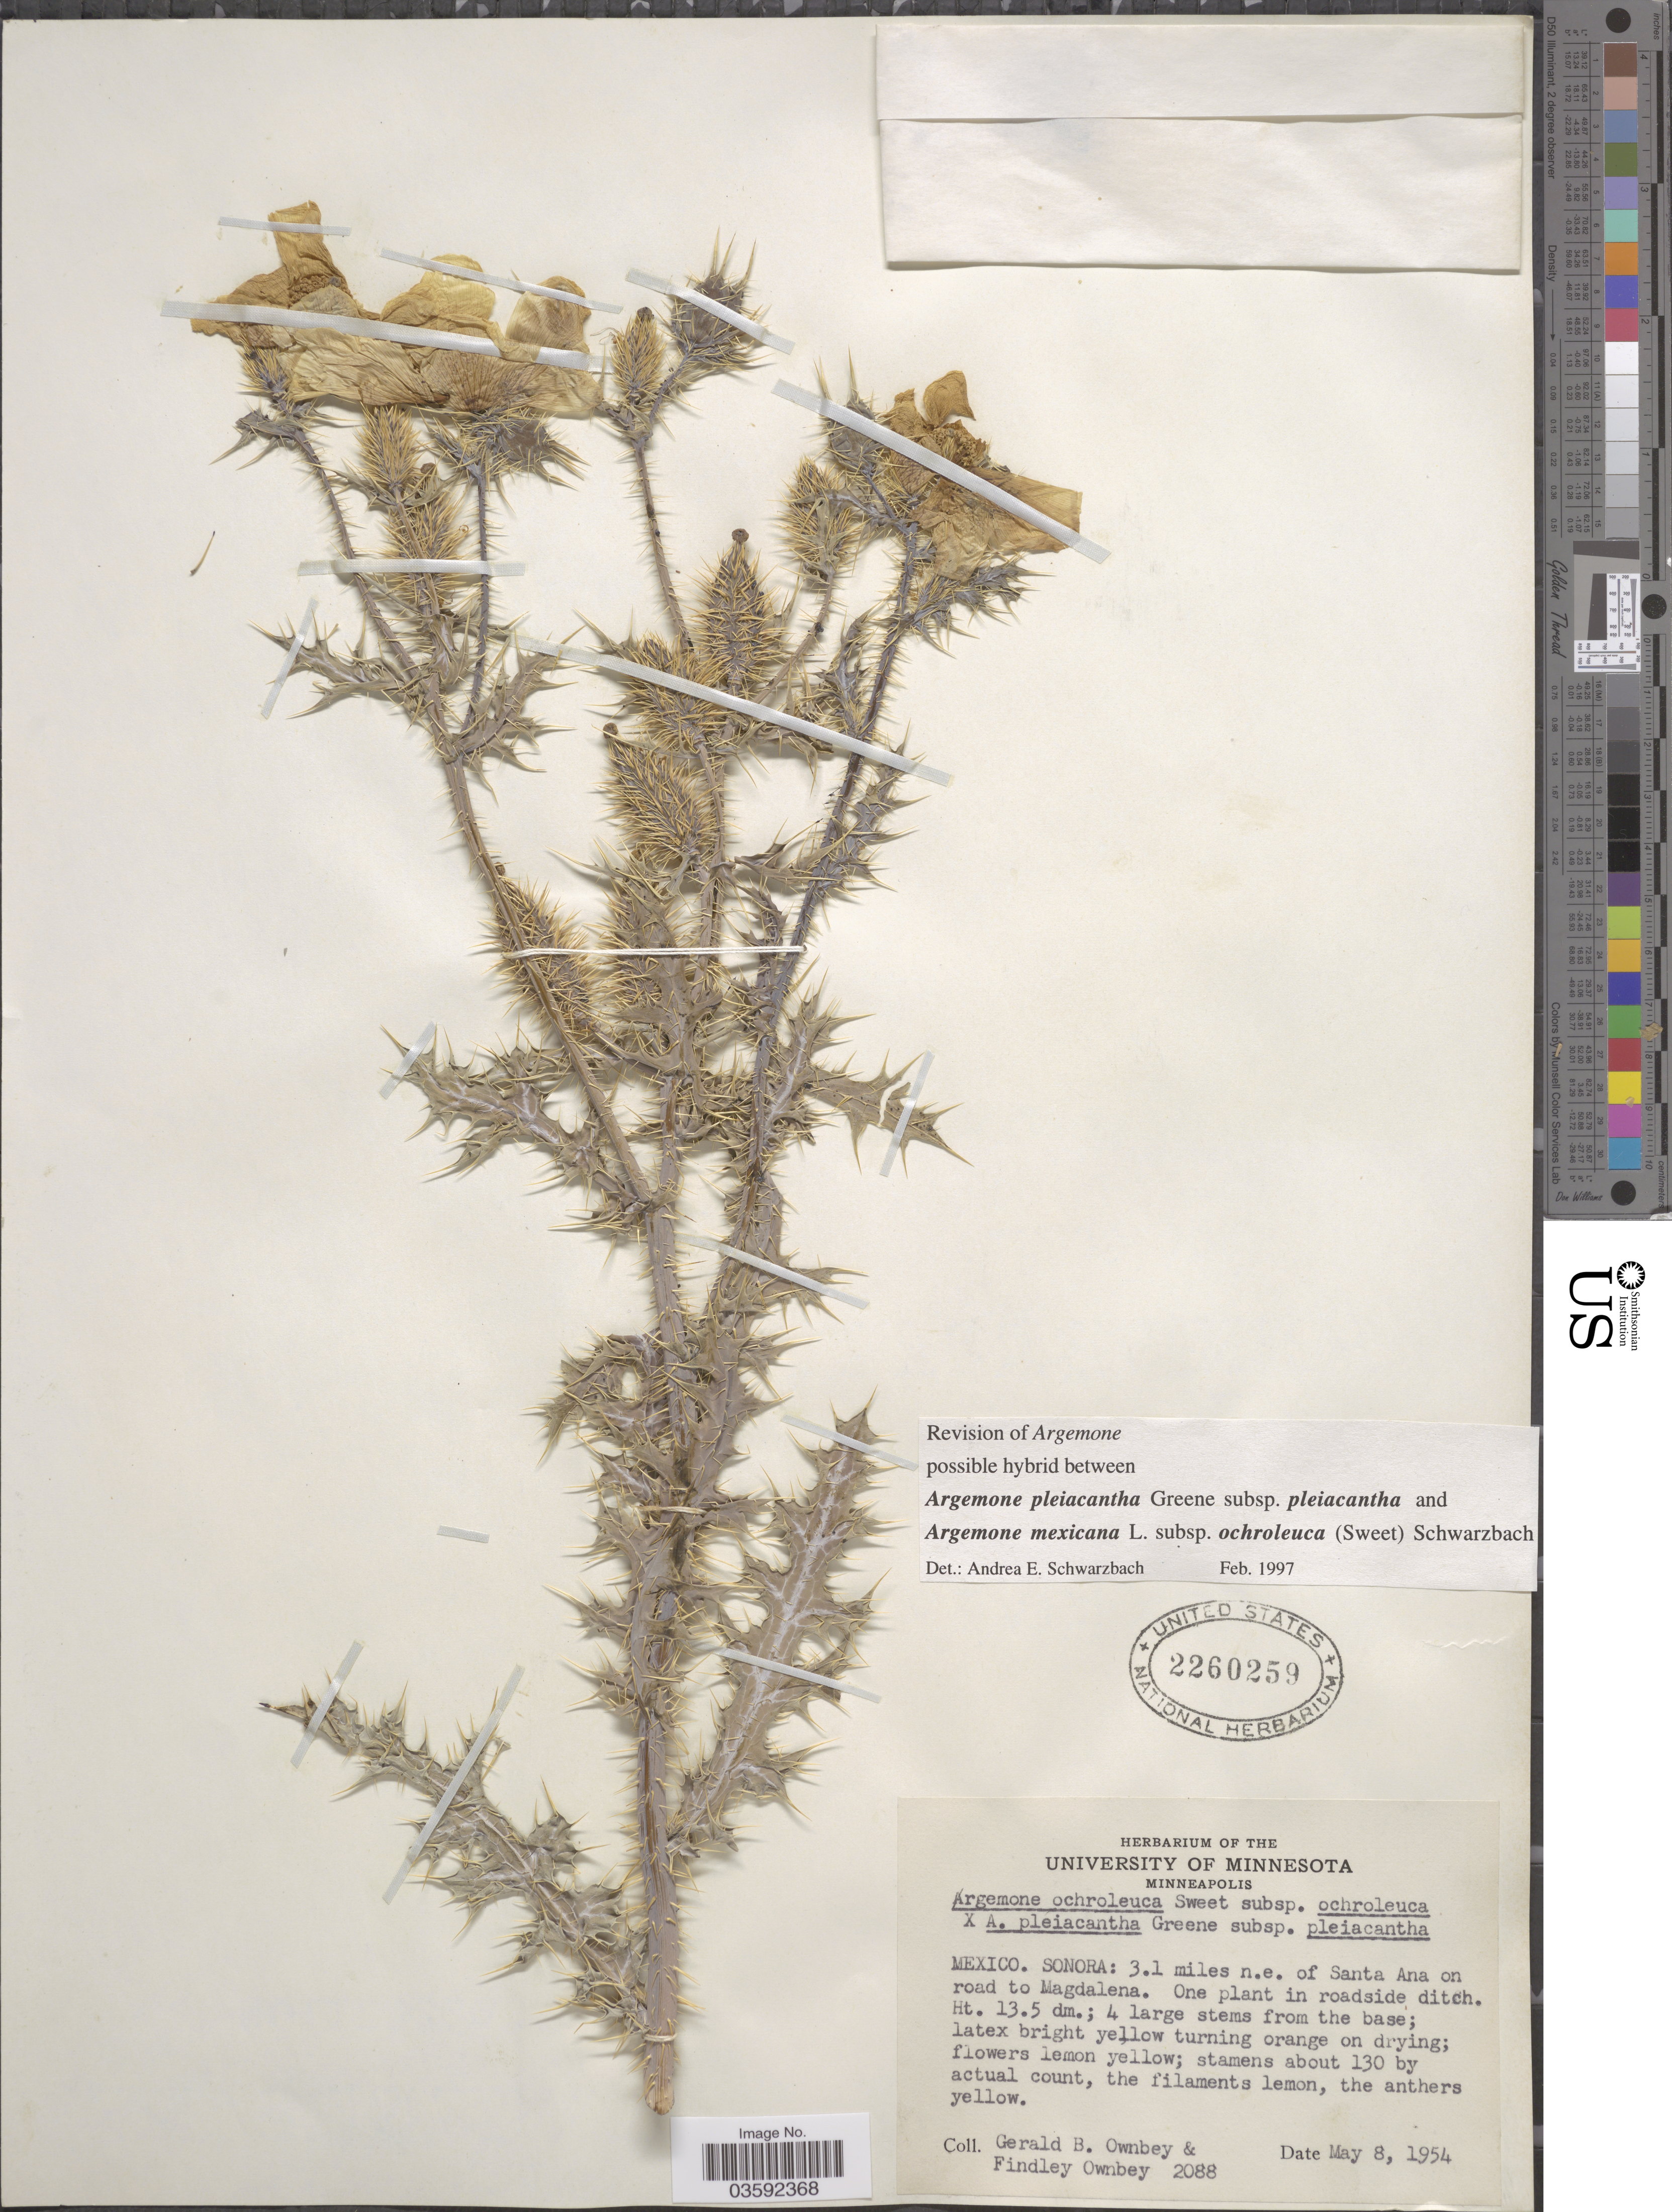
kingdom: Plantae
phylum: Tracheophyta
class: Magnoliopsida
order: Ranunculales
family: Papaveraceae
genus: Argemone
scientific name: Argemone pleiacantha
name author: Greene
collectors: G. B. Ownbey & F. Ownbey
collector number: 2088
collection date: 1954-05-08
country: Mexico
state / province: Sonora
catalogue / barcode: US 2260259